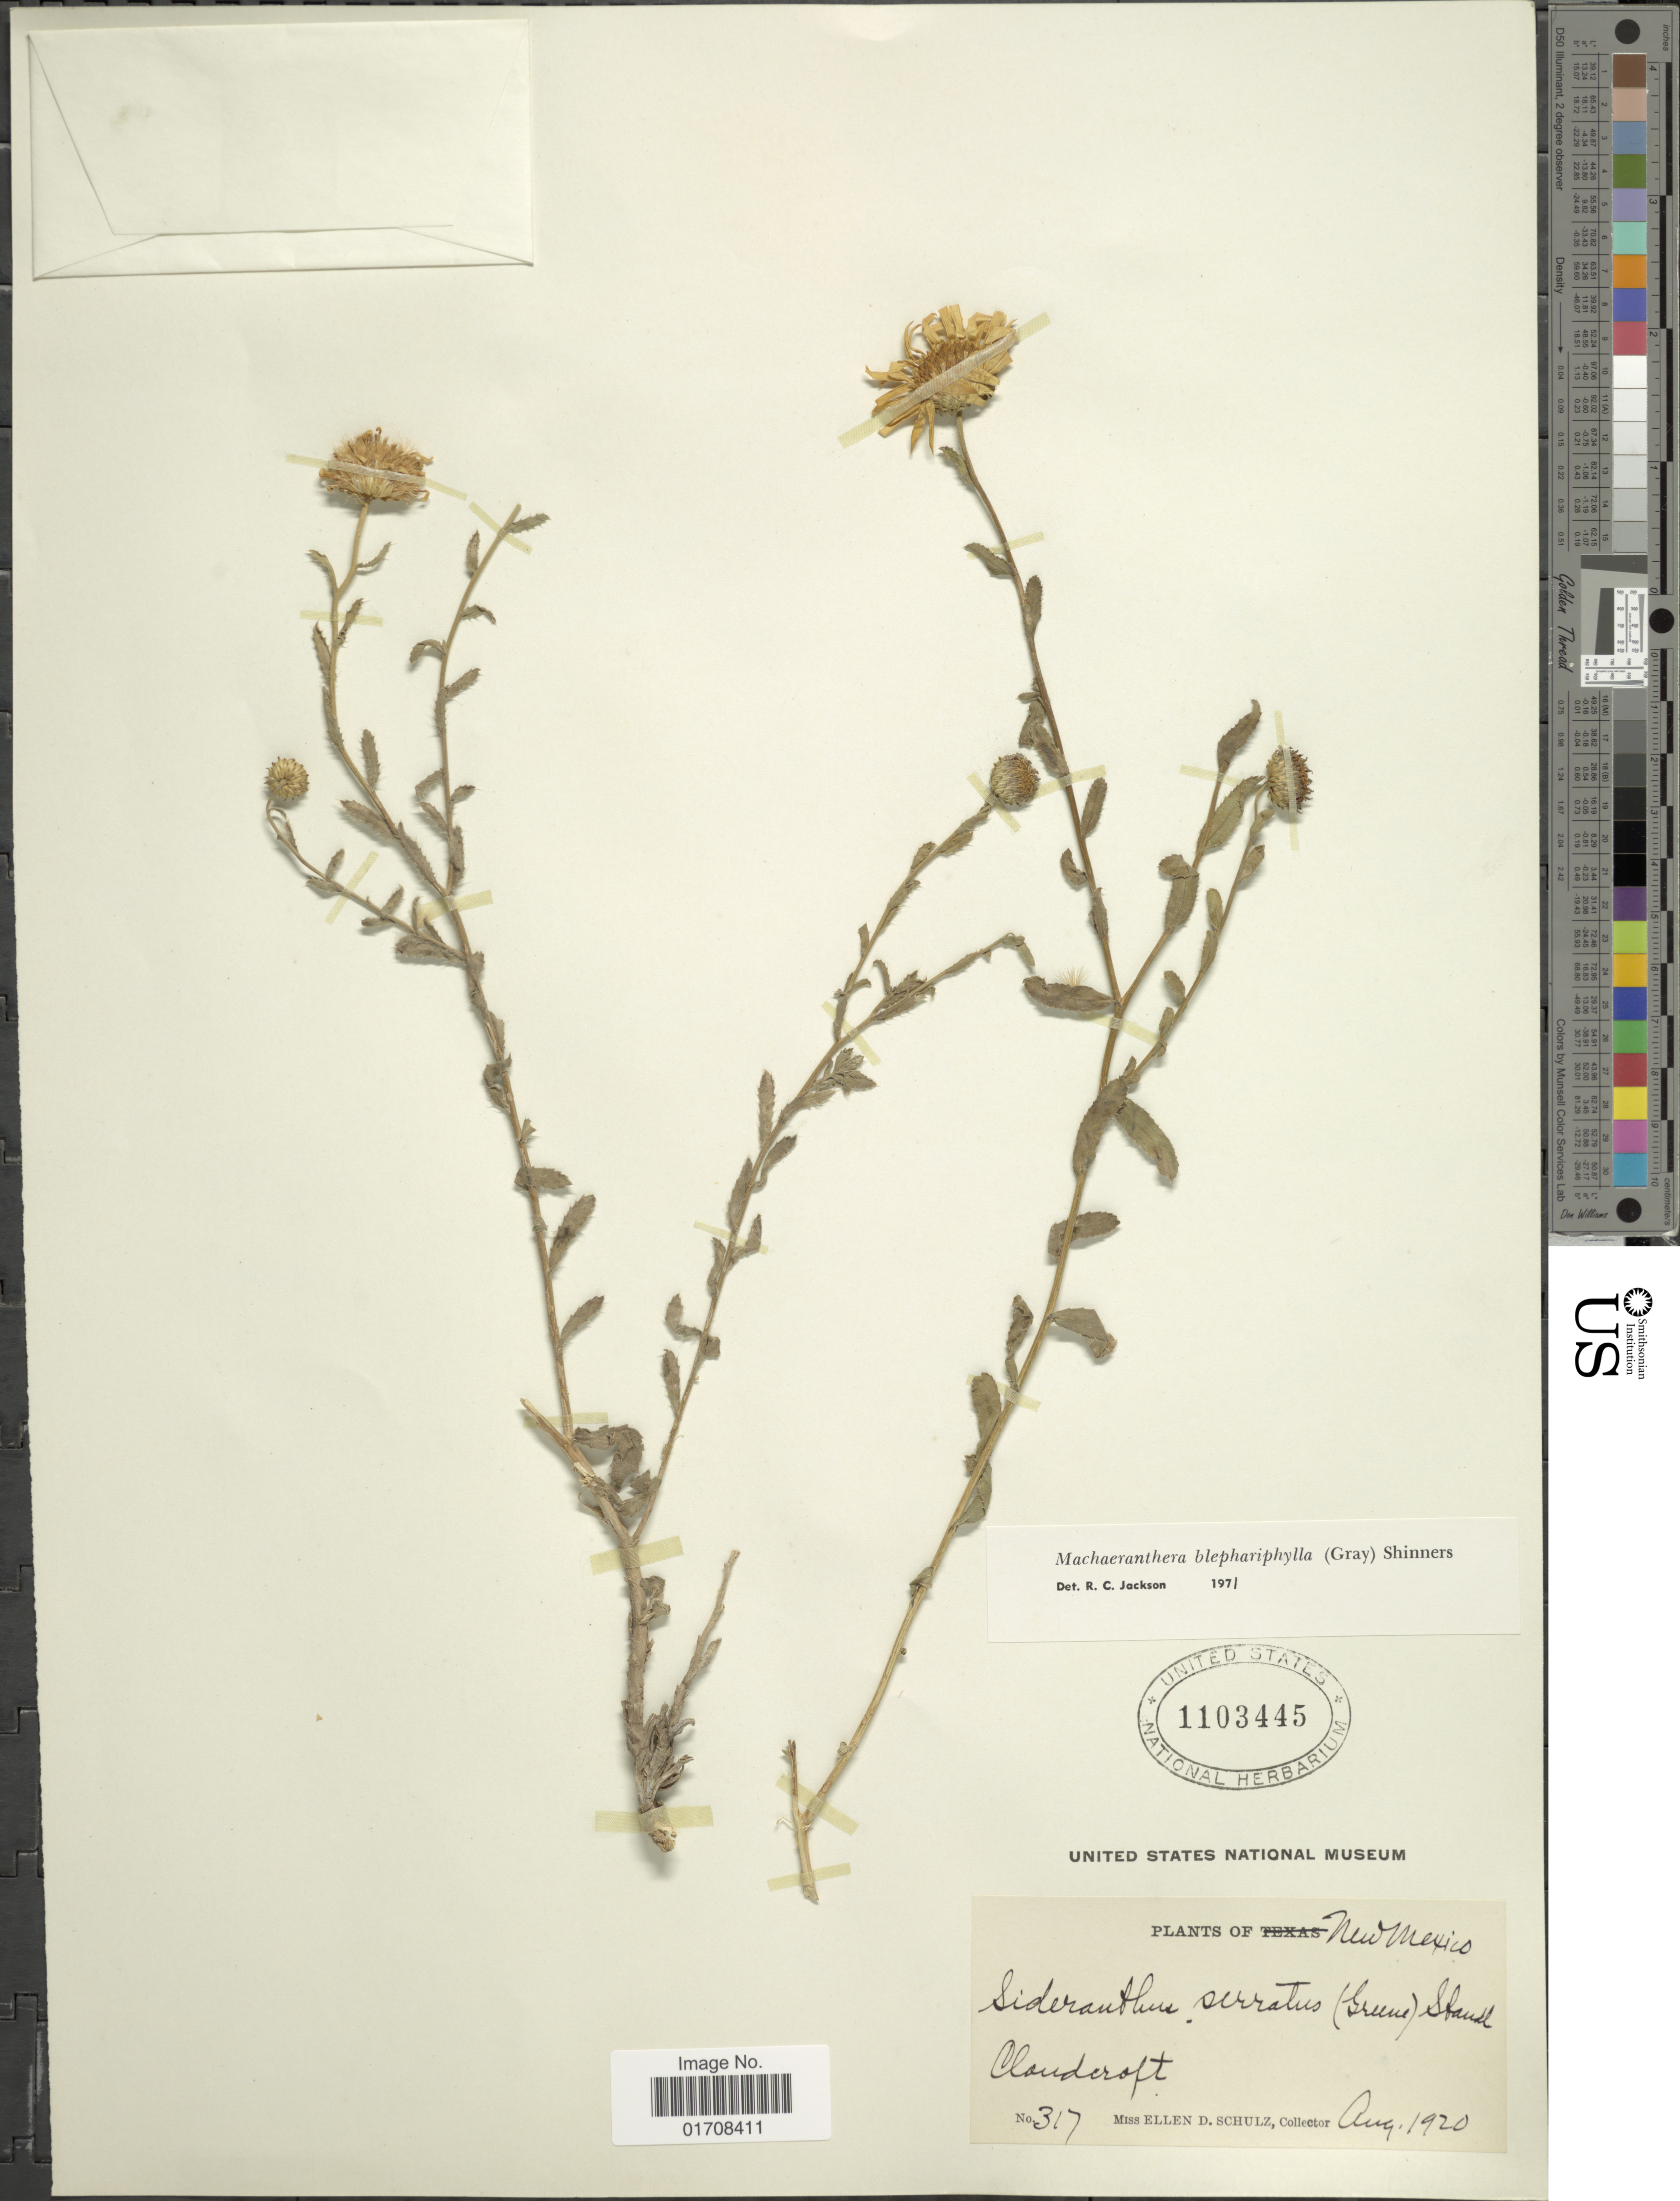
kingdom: Plantae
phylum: Tracheophyta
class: Magnoliopsida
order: Asterales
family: Asteraceae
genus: Machaeranthera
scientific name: Machaeranthera blephariphylla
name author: (A. Gray) Shinners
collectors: E. D. Schulz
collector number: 317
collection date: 1920-08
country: United States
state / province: New Mexico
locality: Clouderoft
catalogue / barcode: US 1103445